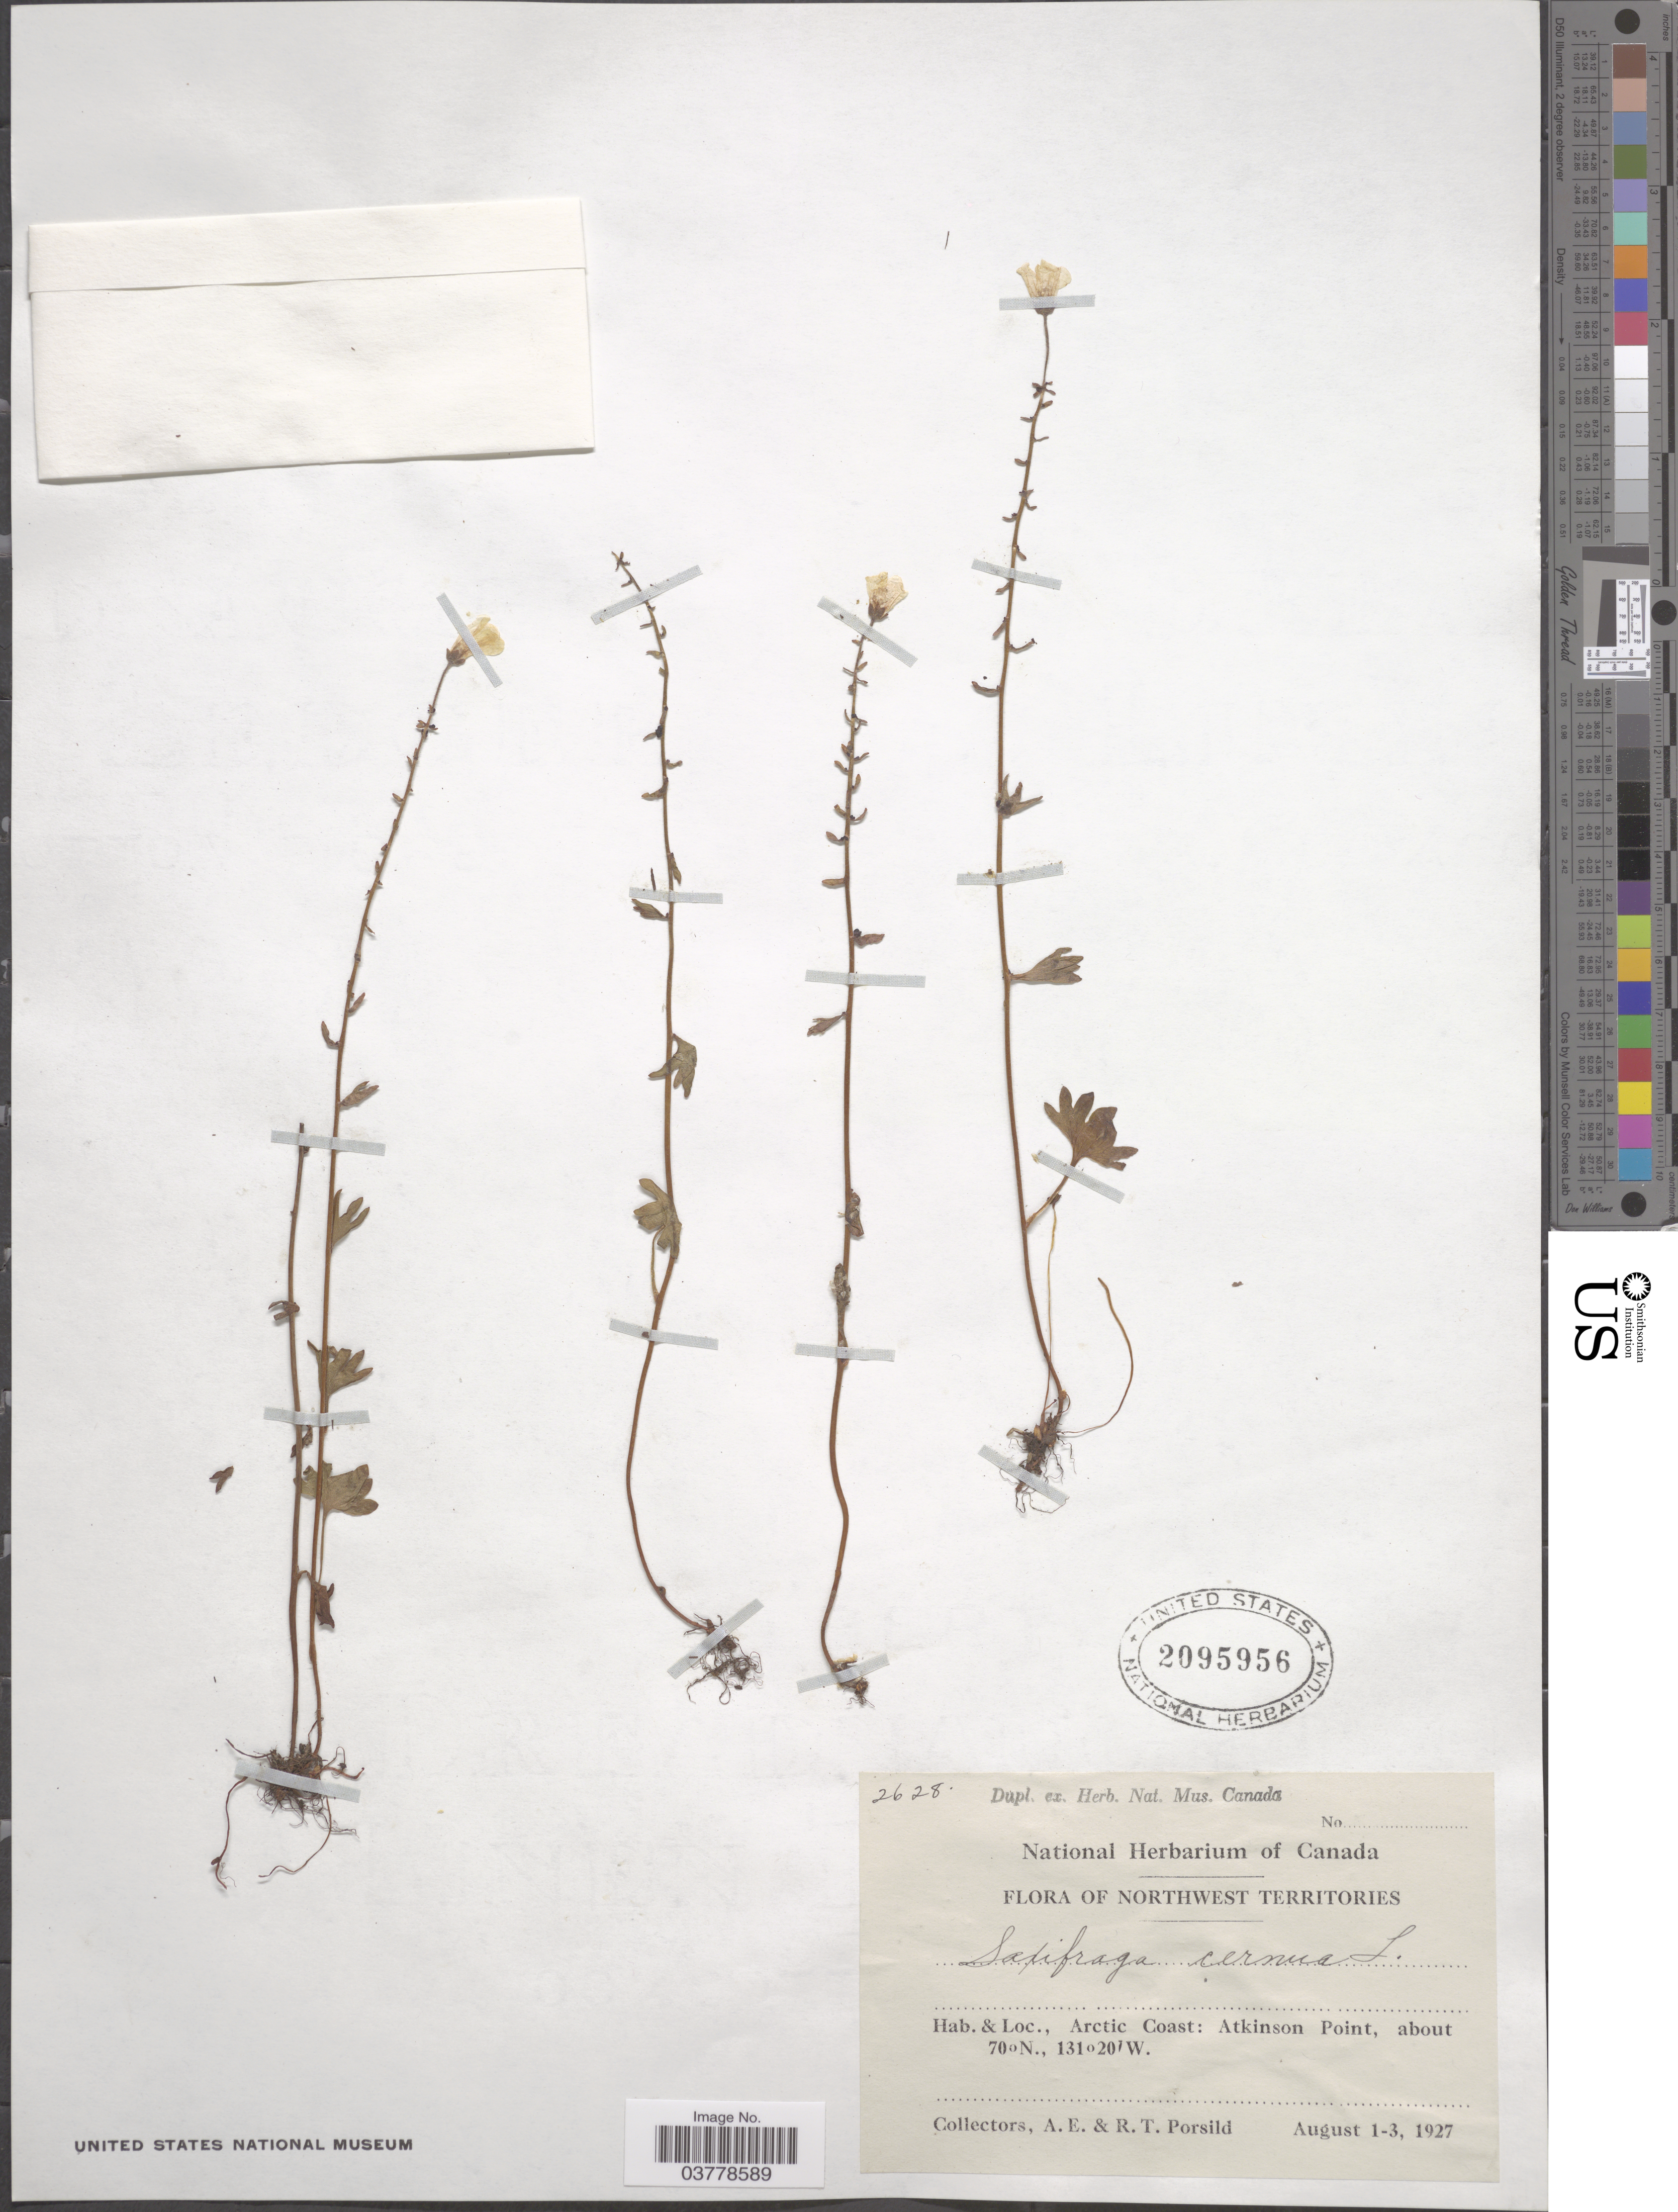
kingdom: Plantae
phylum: Tracheophyta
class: Magnoliopsida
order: Saxifragales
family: Saxifragaceae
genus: Saxifraga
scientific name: Saxifraga cernua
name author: L.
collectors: A. E. Porsild & R. T. Porsild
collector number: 2628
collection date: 1927-08-01/1927-08-03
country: Canada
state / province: Northwest Territories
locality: Arctic Coast: Atkinson Point.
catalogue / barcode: US 2095956